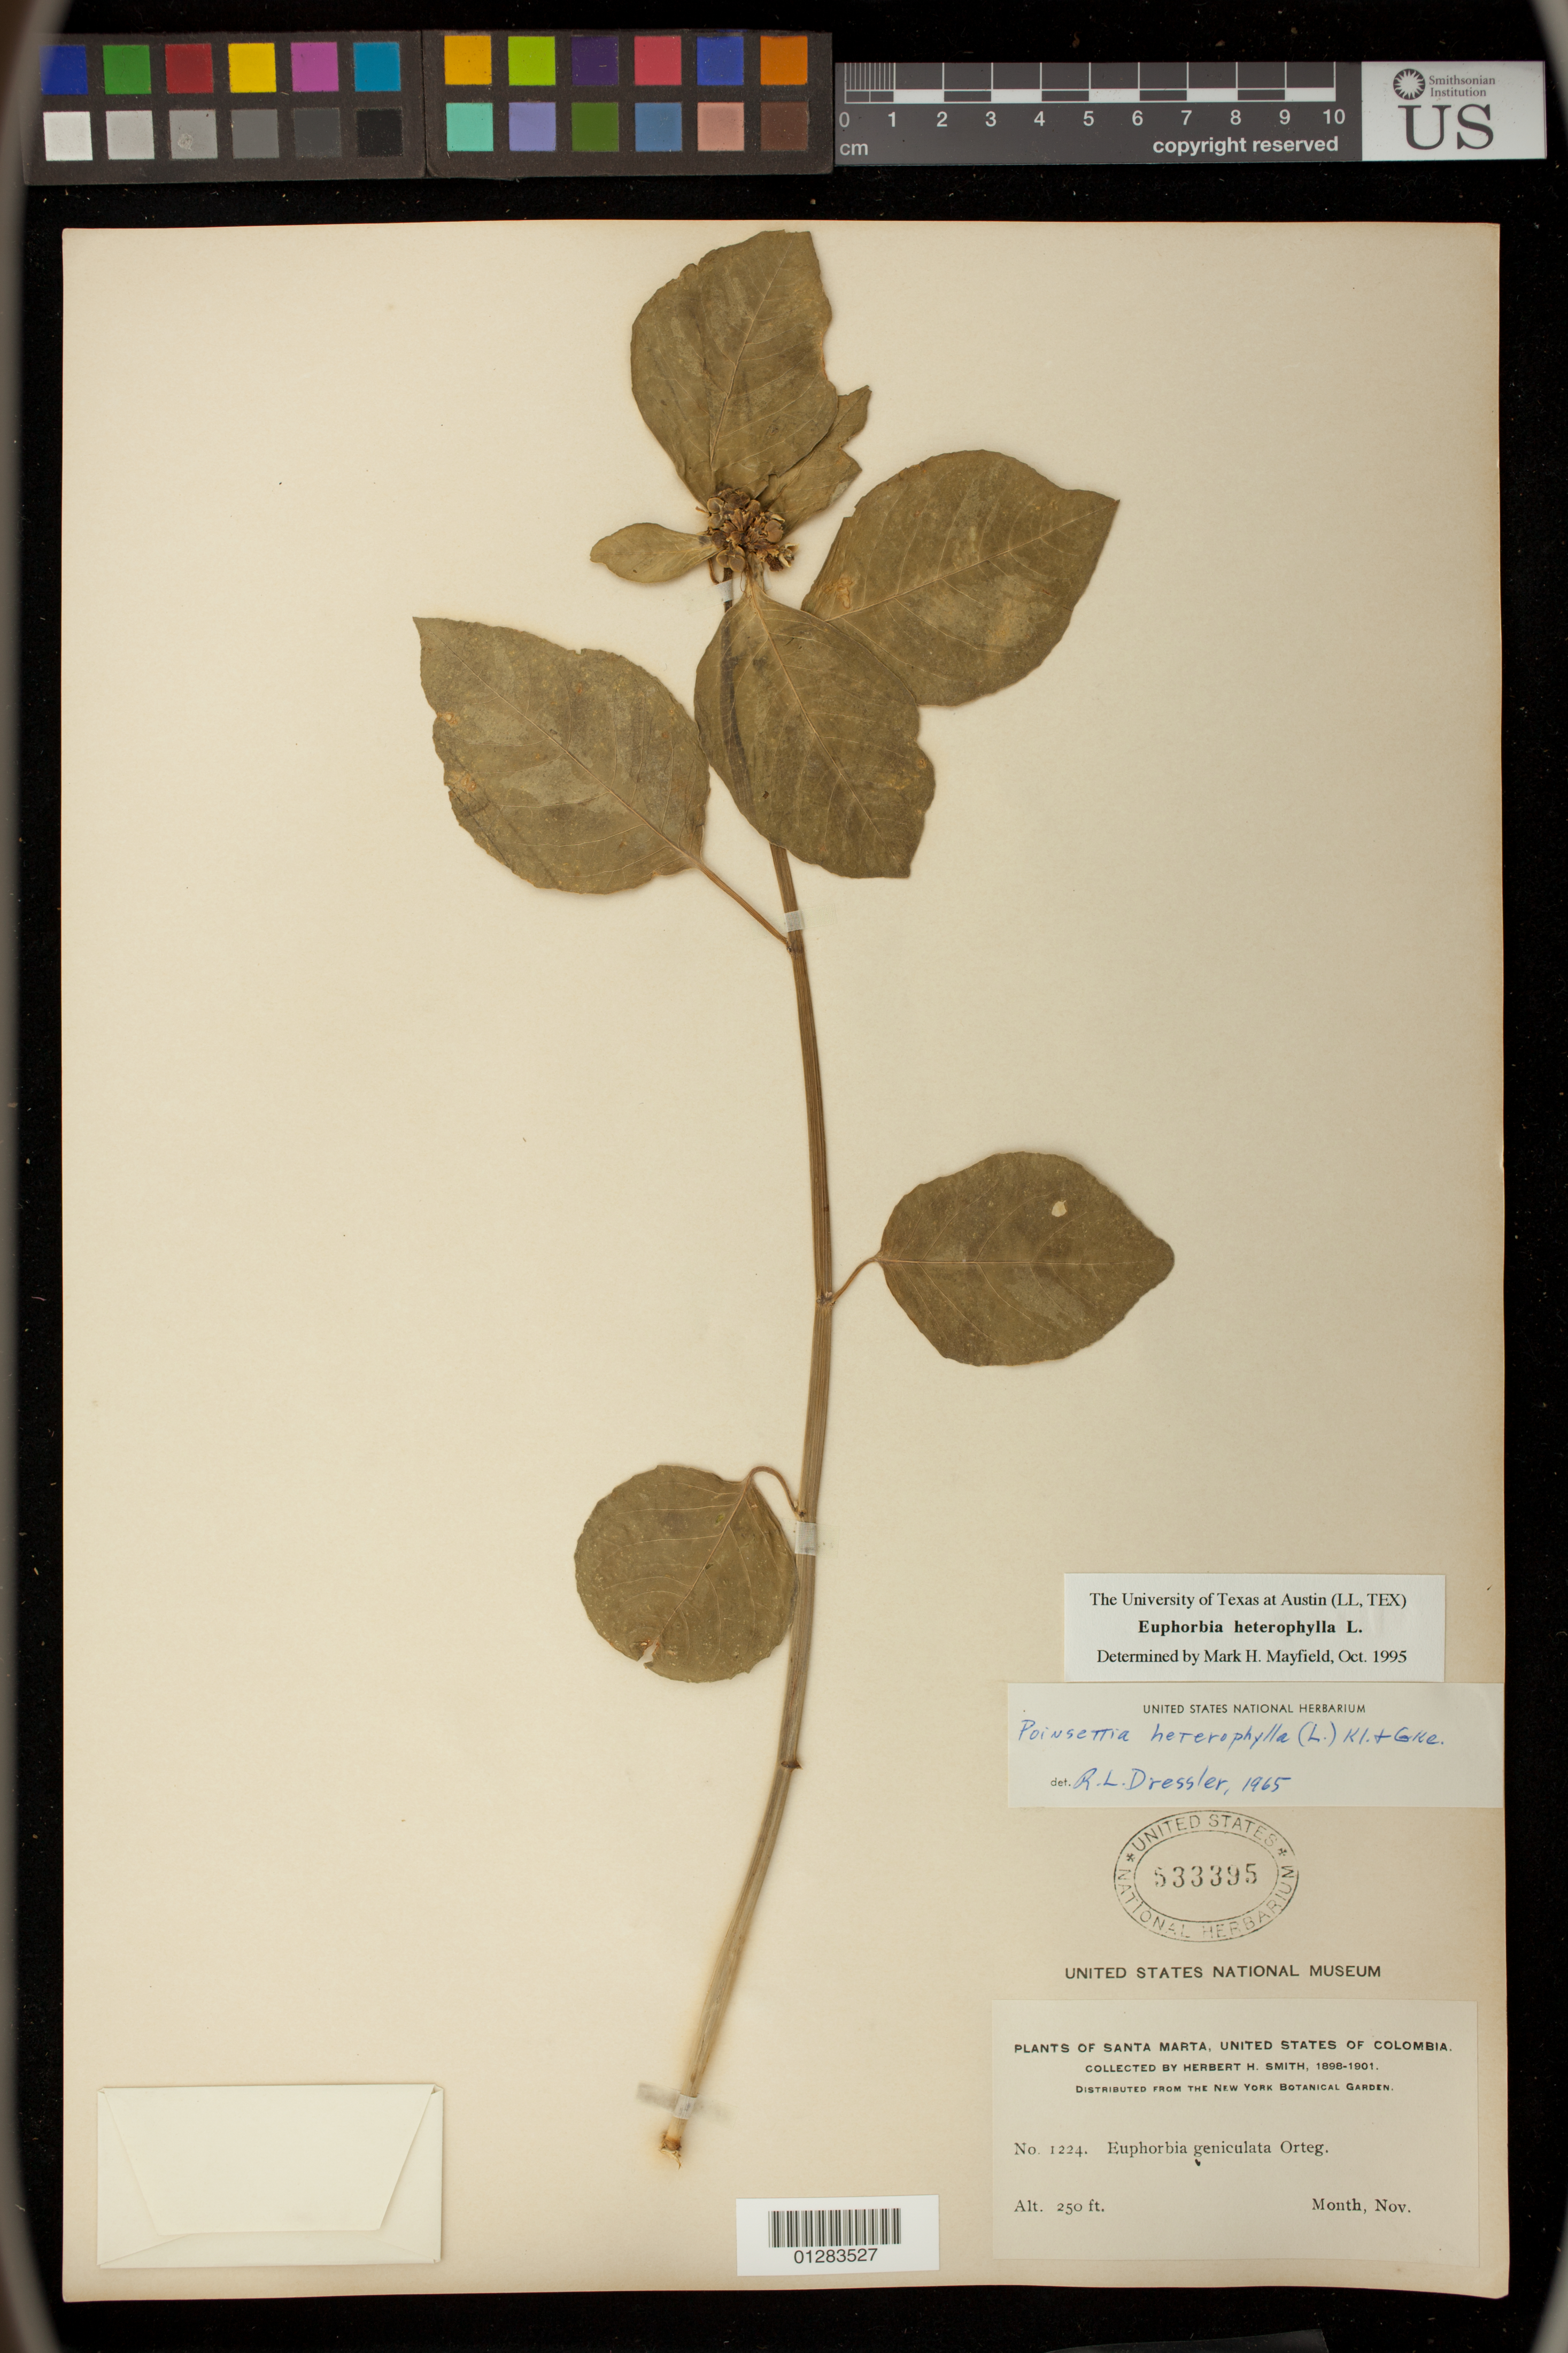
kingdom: Plantae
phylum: Tracheophyta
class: Magnoliopsida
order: Malpighiales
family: Euphorbiaceae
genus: Euphorbia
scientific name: Euphorbia heterophylla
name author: L.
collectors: Herbert H. Smith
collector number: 1224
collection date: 1898/1901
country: Colombia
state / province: Magdalena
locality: Santa Marta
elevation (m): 76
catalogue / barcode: US 533395